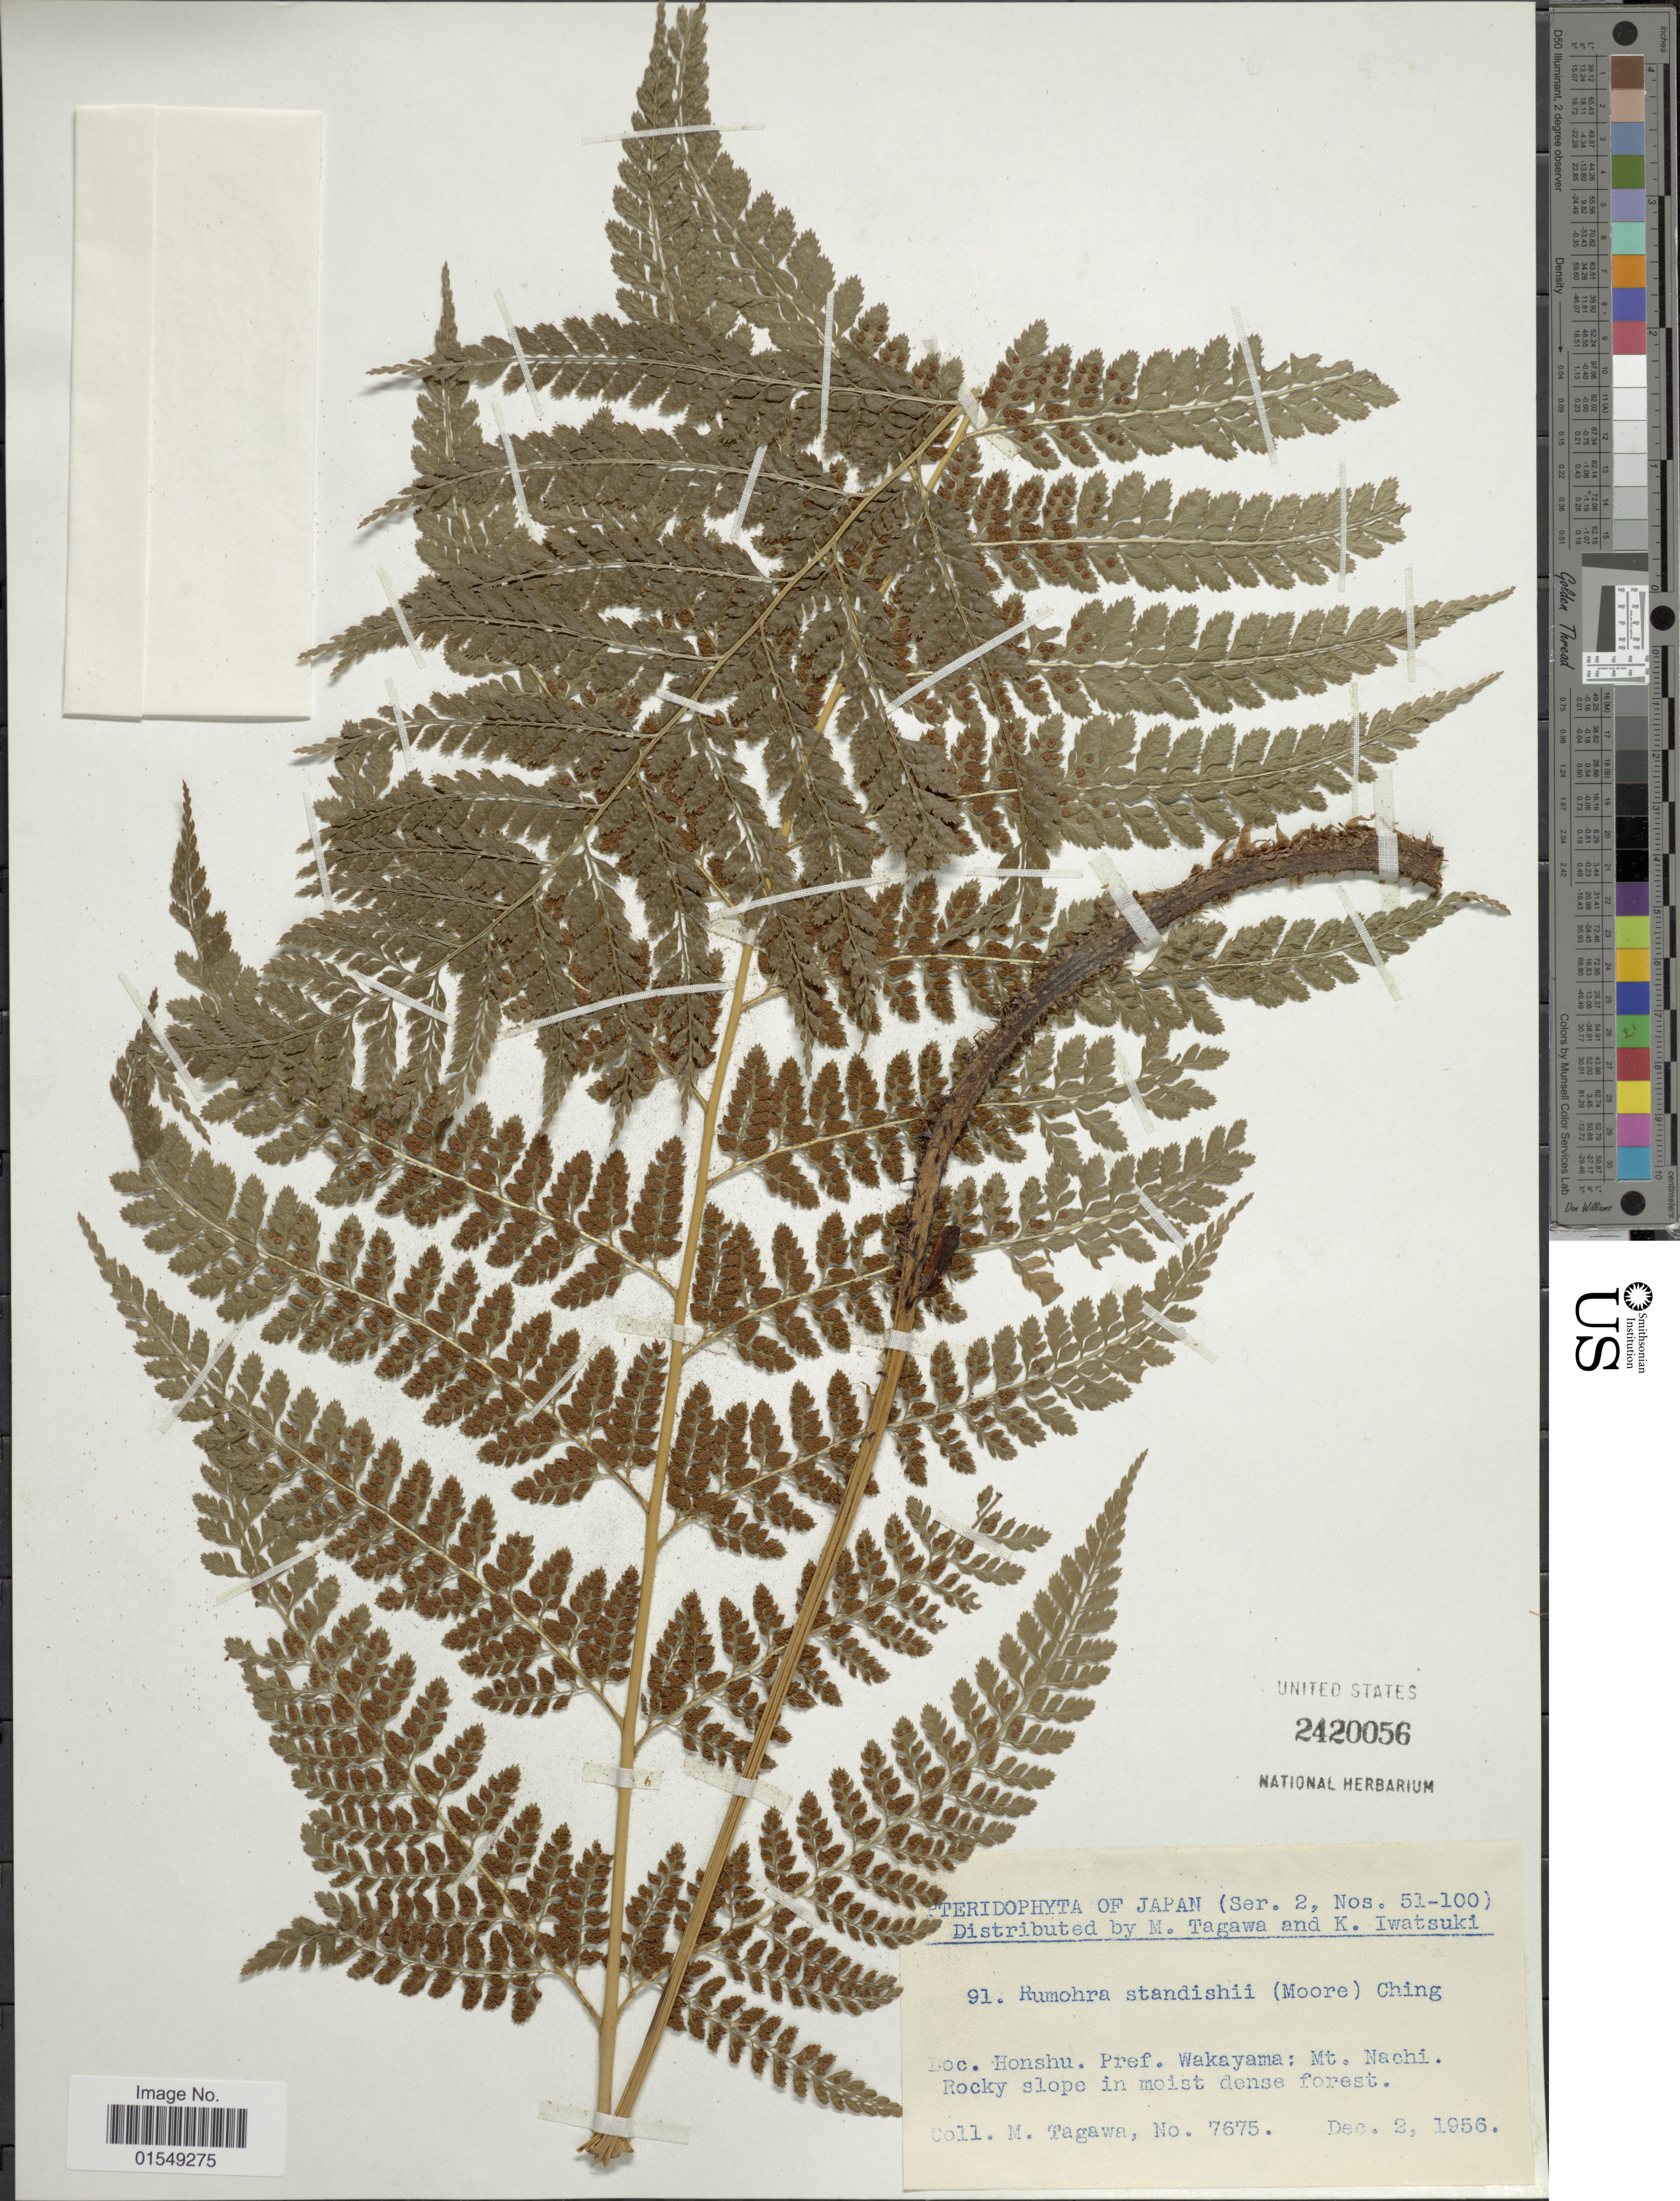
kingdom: Plantae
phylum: Tracheophyta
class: Polypodiopsida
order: Polypodiales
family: Dryopteridaceae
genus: Arachniodes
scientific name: Arachniodes standishii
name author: (T. Moore) Ohwi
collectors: M. Tagawa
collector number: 7675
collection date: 1956-12-02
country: Japan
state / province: Wakayama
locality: Honshu. Pref. Wakayama: Mt. Nachi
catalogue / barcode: US 2420056